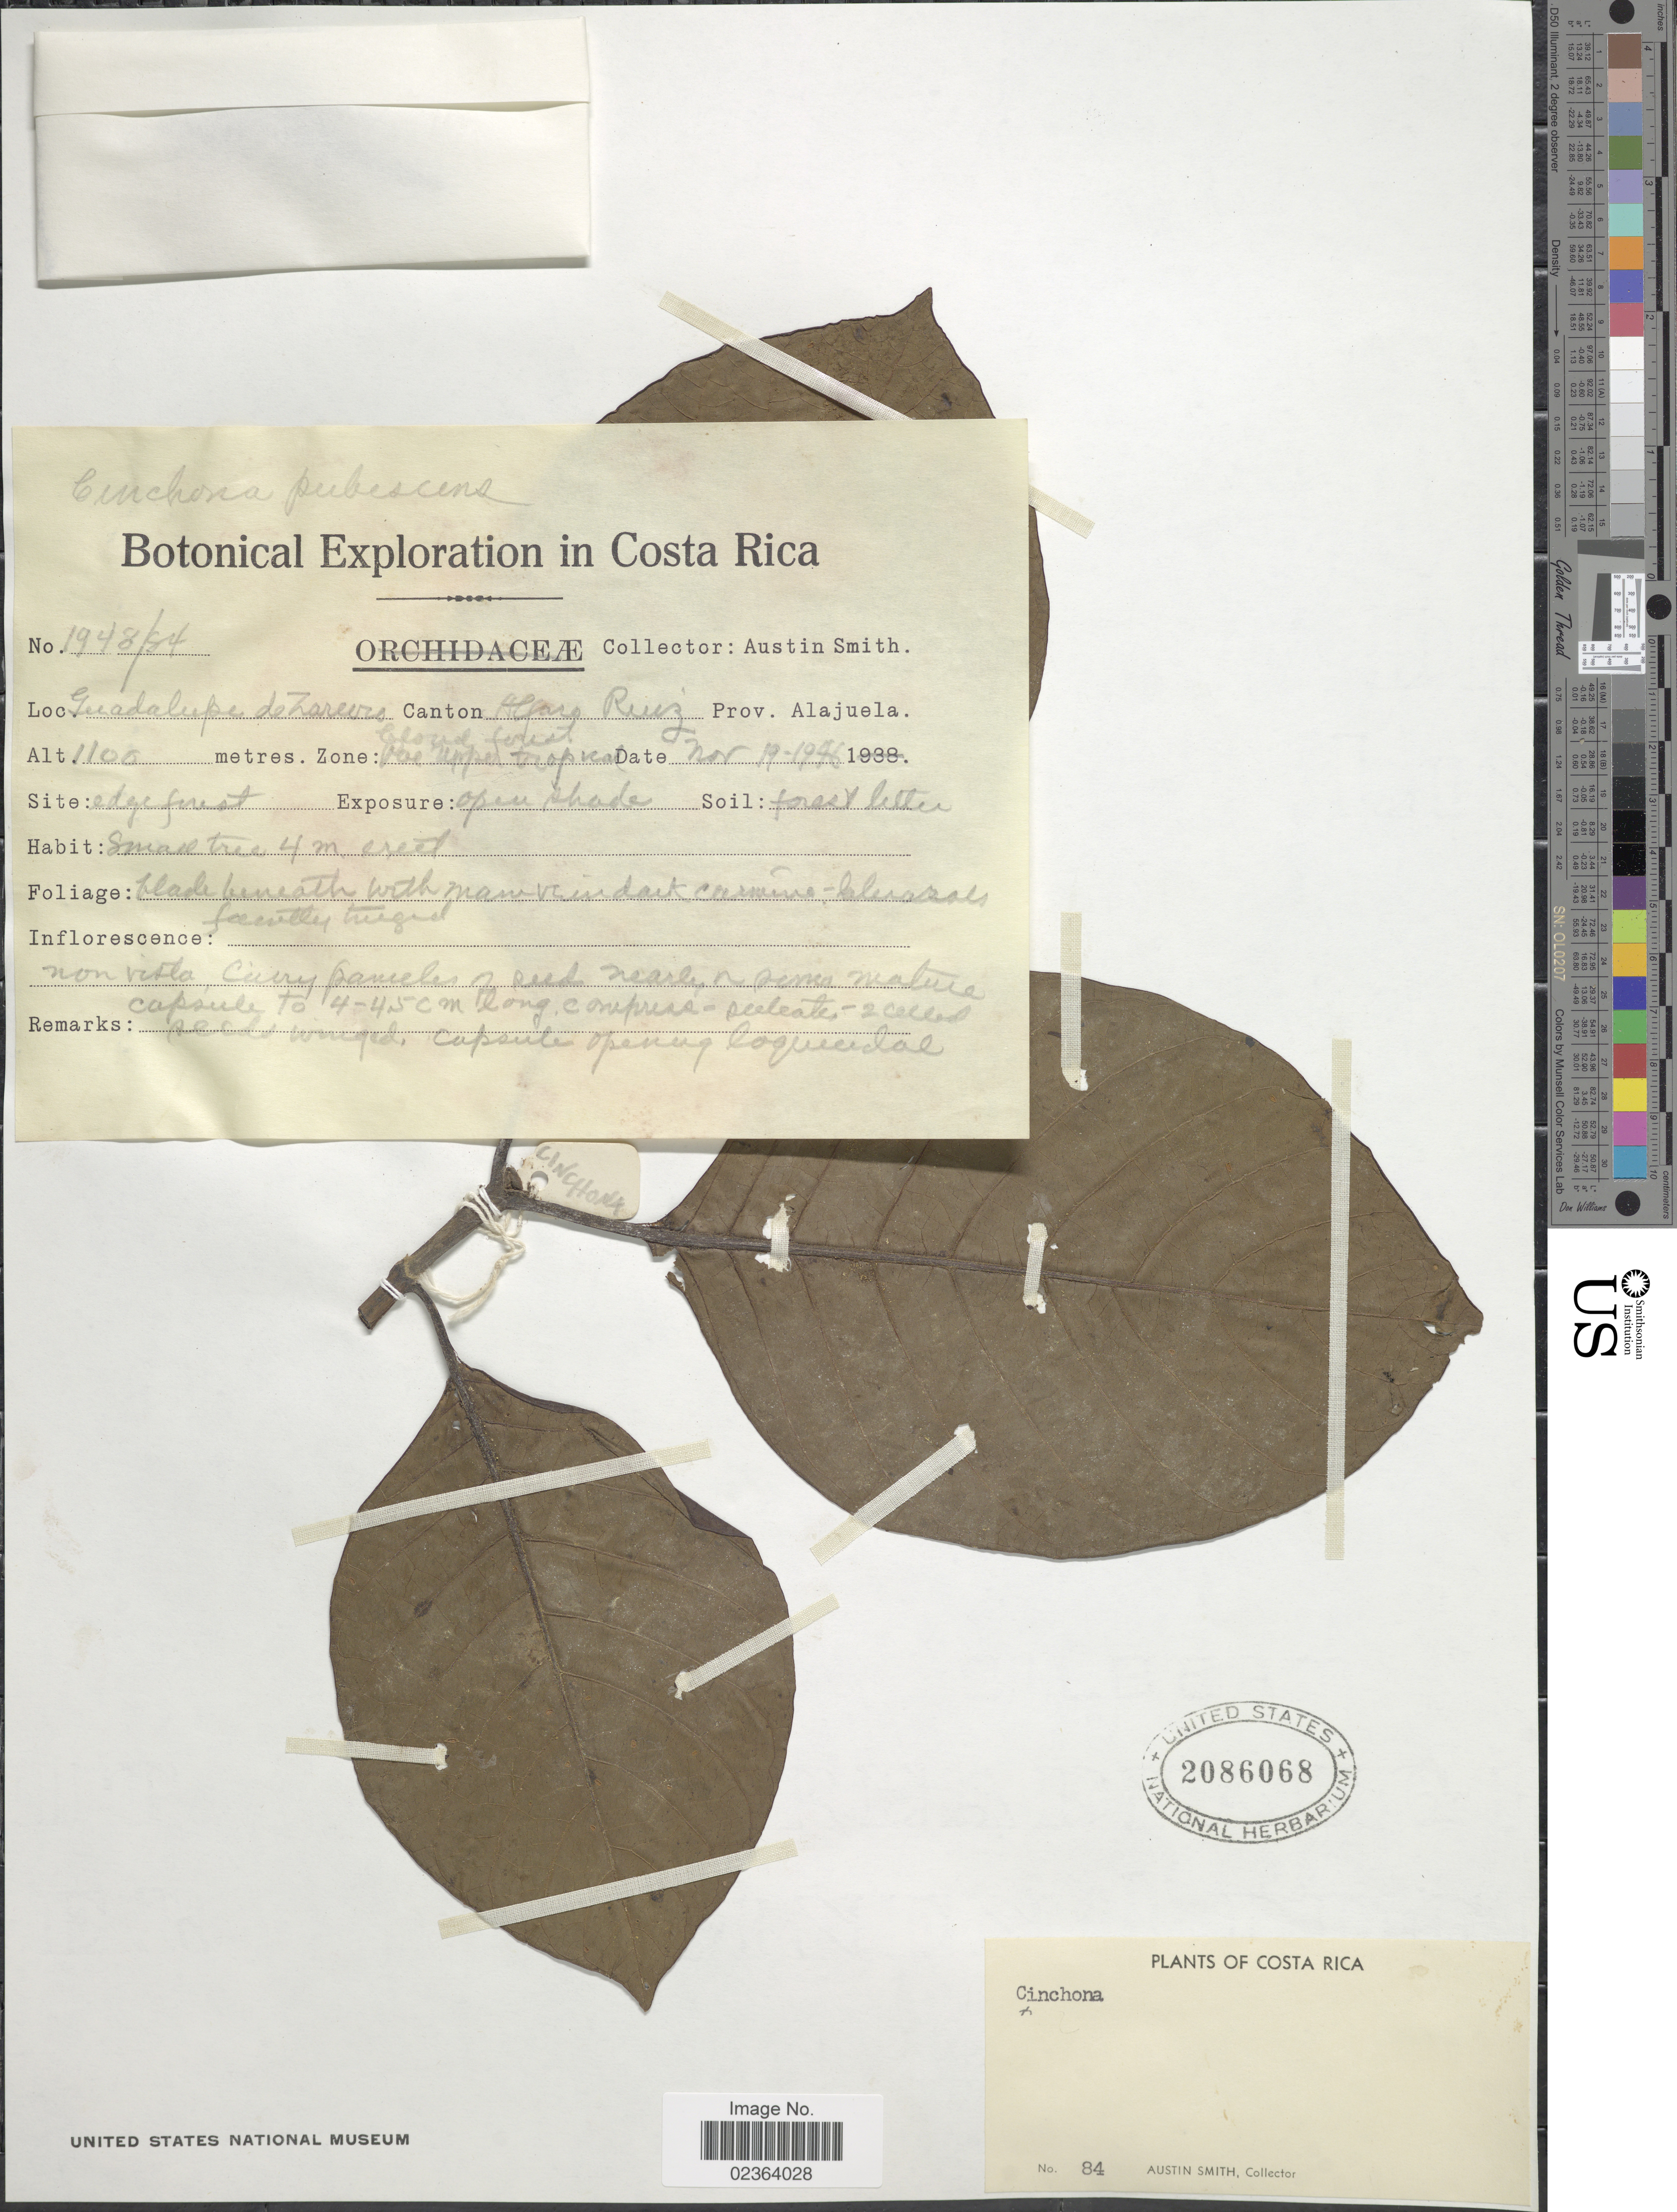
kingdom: Plantae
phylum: Tracheophyta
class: Magnoliopsida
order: Gentianales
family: Rubiaceae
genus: Cinchona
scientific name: Cinchona pubescens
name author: Vahl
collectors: Aust P. Smith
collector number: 84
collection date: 1946-11-19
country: Costa Rica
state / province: Alajuela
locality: Guadalupe de Zacero, Canton Alfaro Ruiz, Prov. Alajuela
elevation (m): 1100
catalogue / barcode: US 2086068